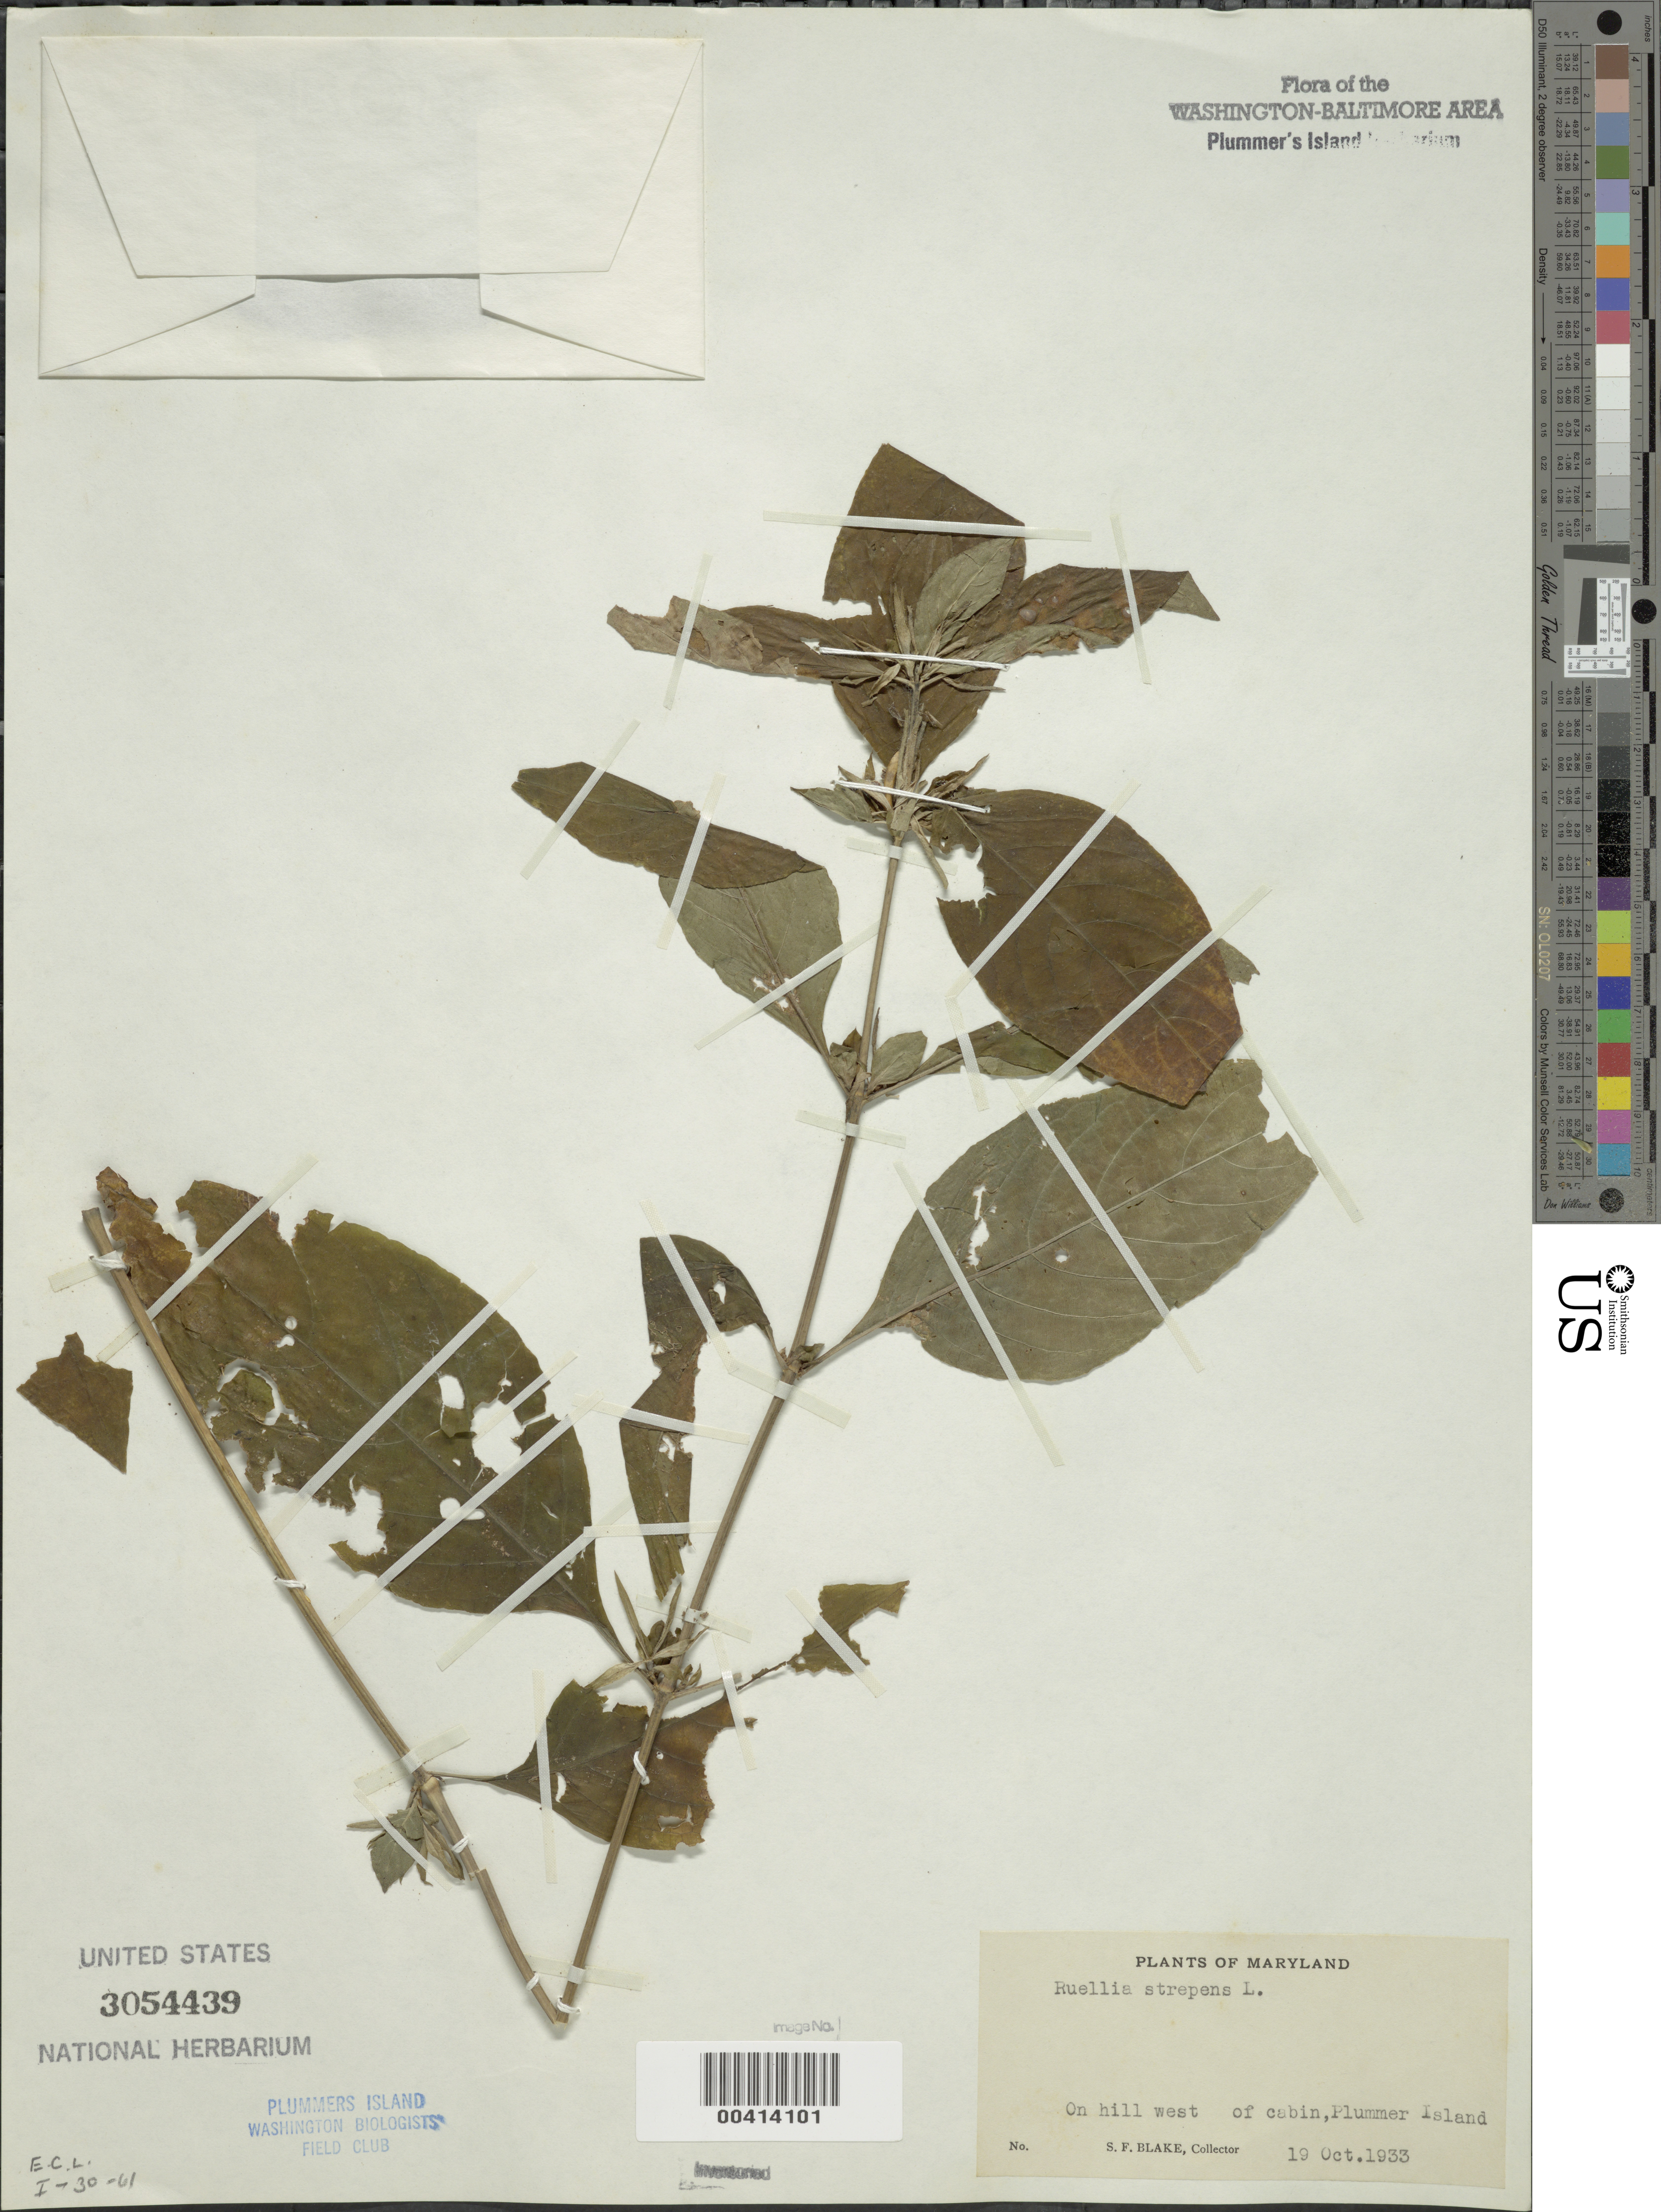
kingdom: Plantae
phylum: Tracheophyta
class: Magnoliopsida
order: Lamiales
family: Acanthaceae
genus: Ruellia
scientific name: Ruellia strepens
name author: L.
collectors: S. Blake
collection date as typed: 19 Oct 1933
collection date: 1933-10-19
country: United States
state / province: Maryland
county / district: Montgomery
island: Plummers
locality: Plummer's Island; on hill west of Cabin C. & O. Canal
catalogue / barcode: US 3054439